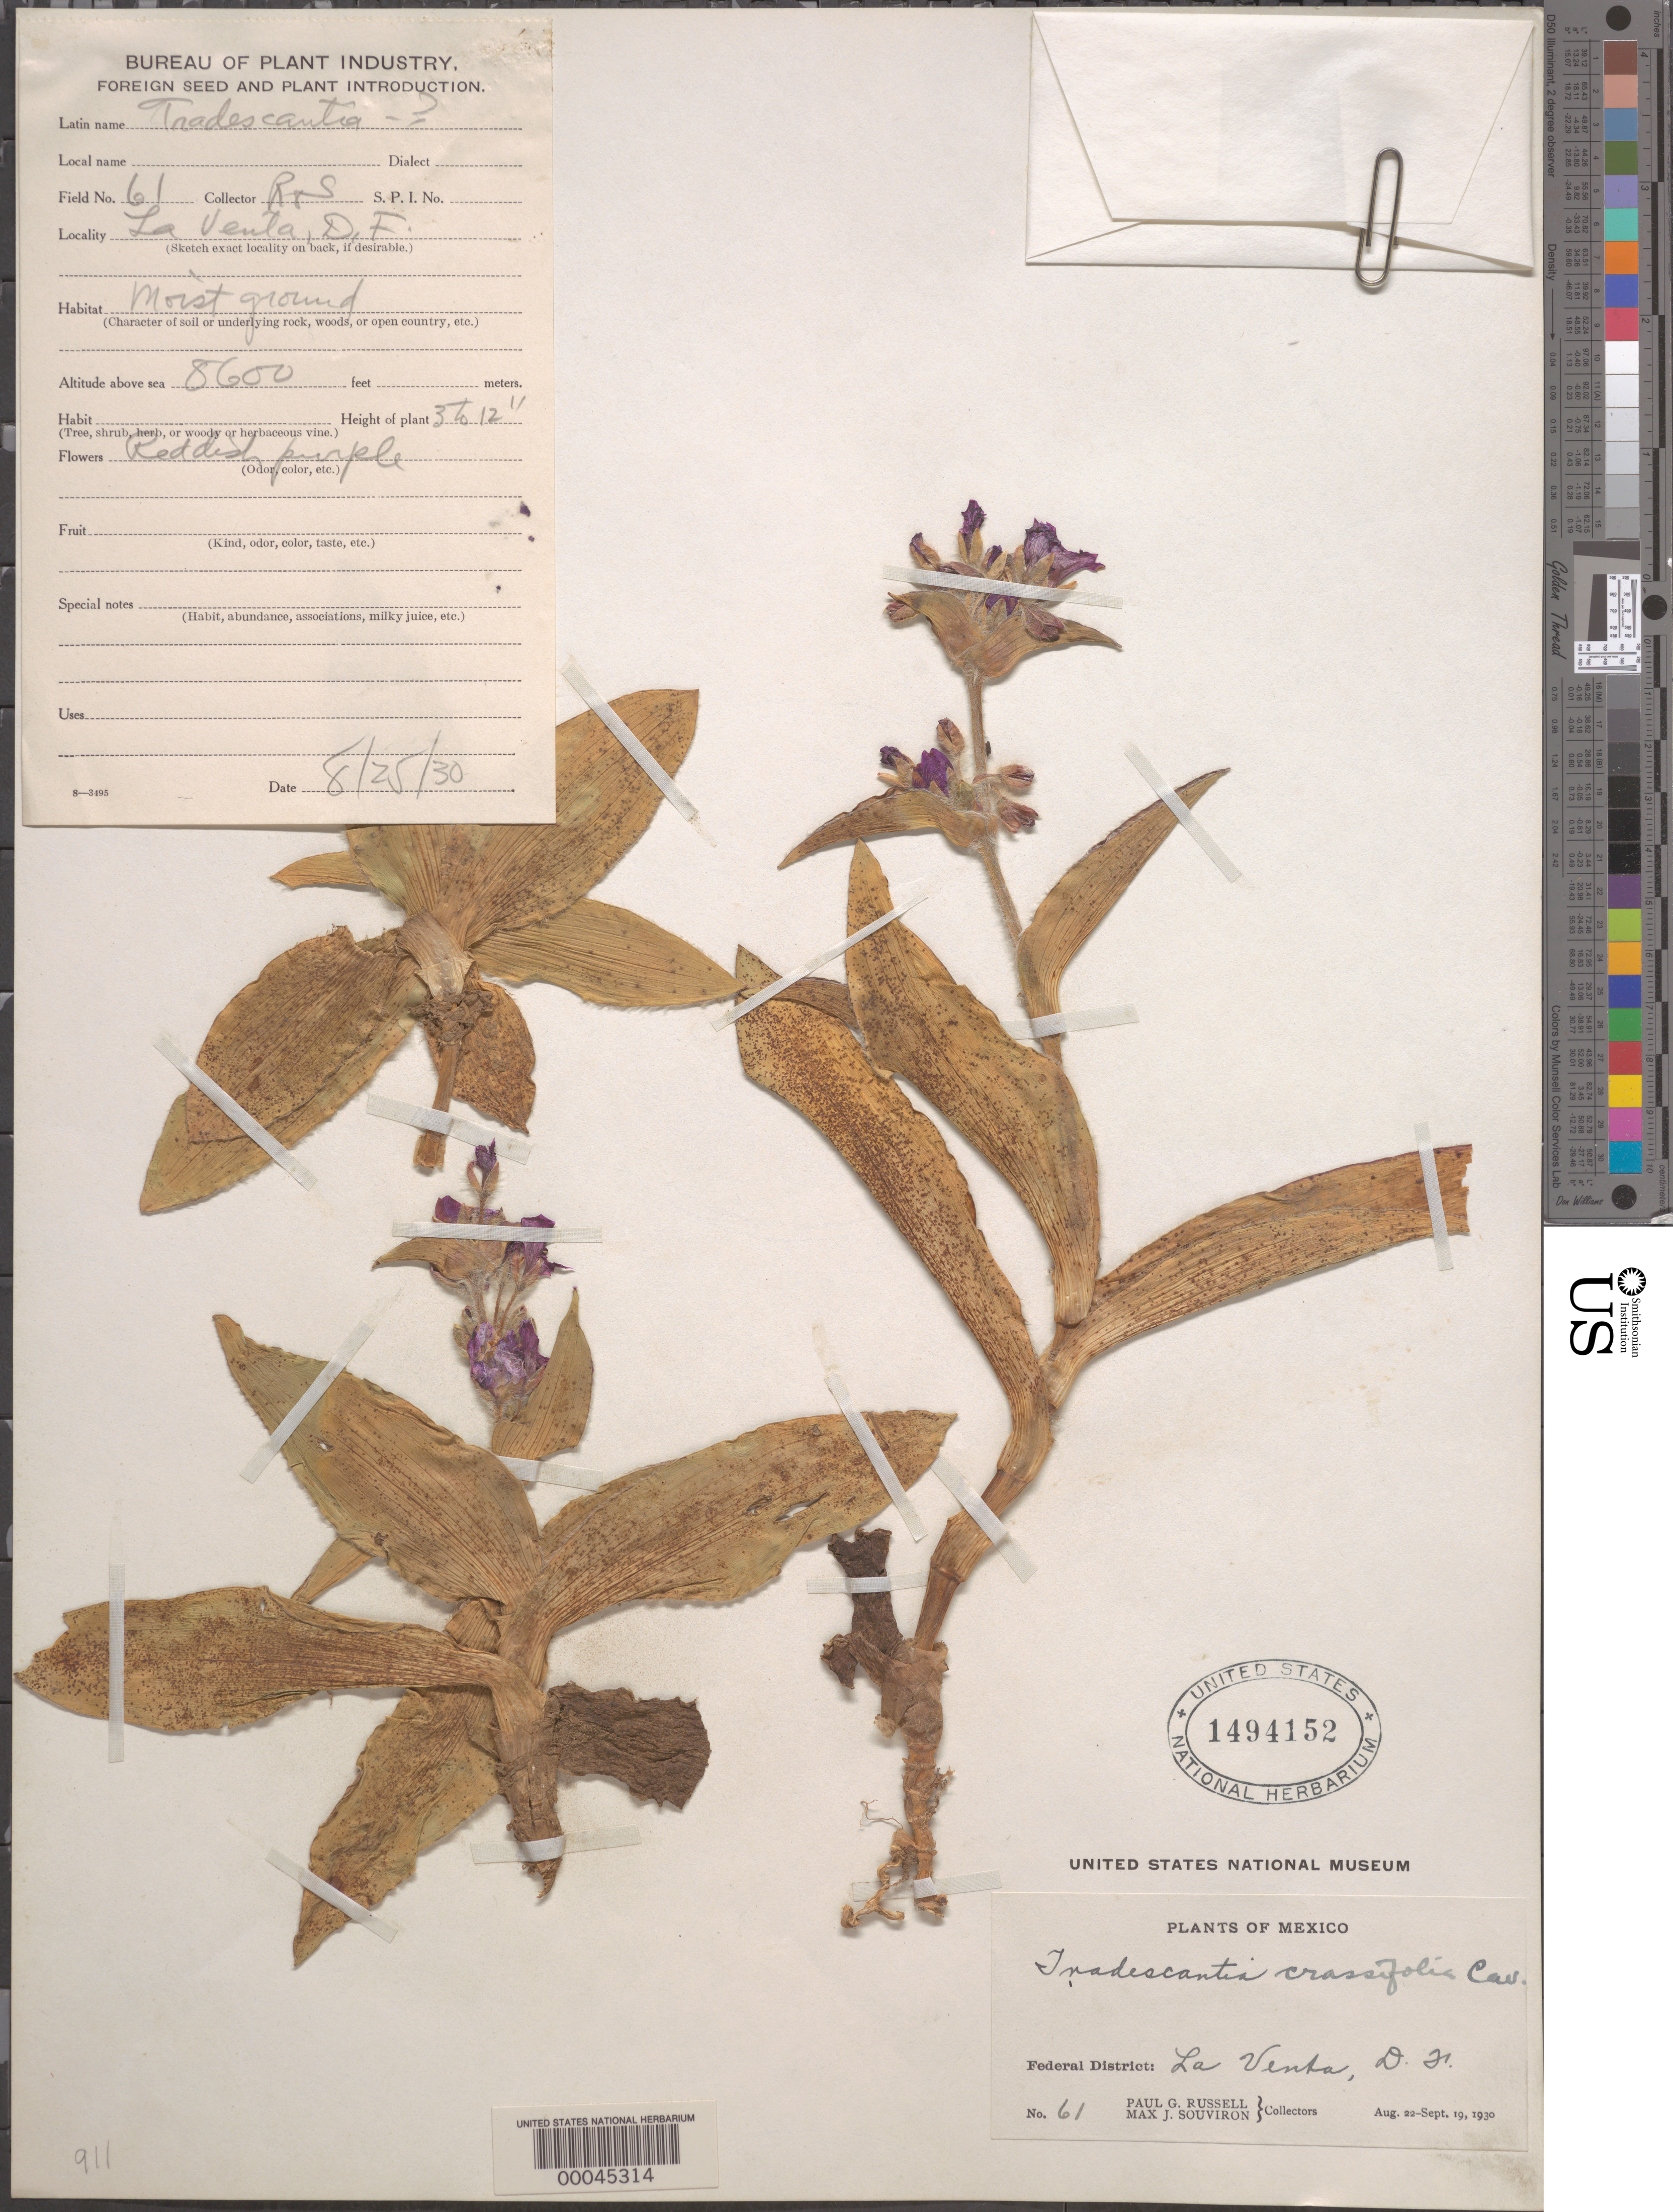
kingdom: Plantae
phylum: Tracheophyta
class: Liliopsida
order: Commelinales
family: Commelinaceae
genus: Tradescantia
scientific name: Tradescantia crassifolia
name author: Cav.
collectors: P. G. Russell & M. J. Souviron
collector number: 61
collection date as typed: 22 Aug 1930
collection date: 1930-08-22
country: Mexico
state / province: Distrito Federal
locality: La Venta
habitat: Moist ground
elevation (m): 2623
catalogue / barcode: US 1494152